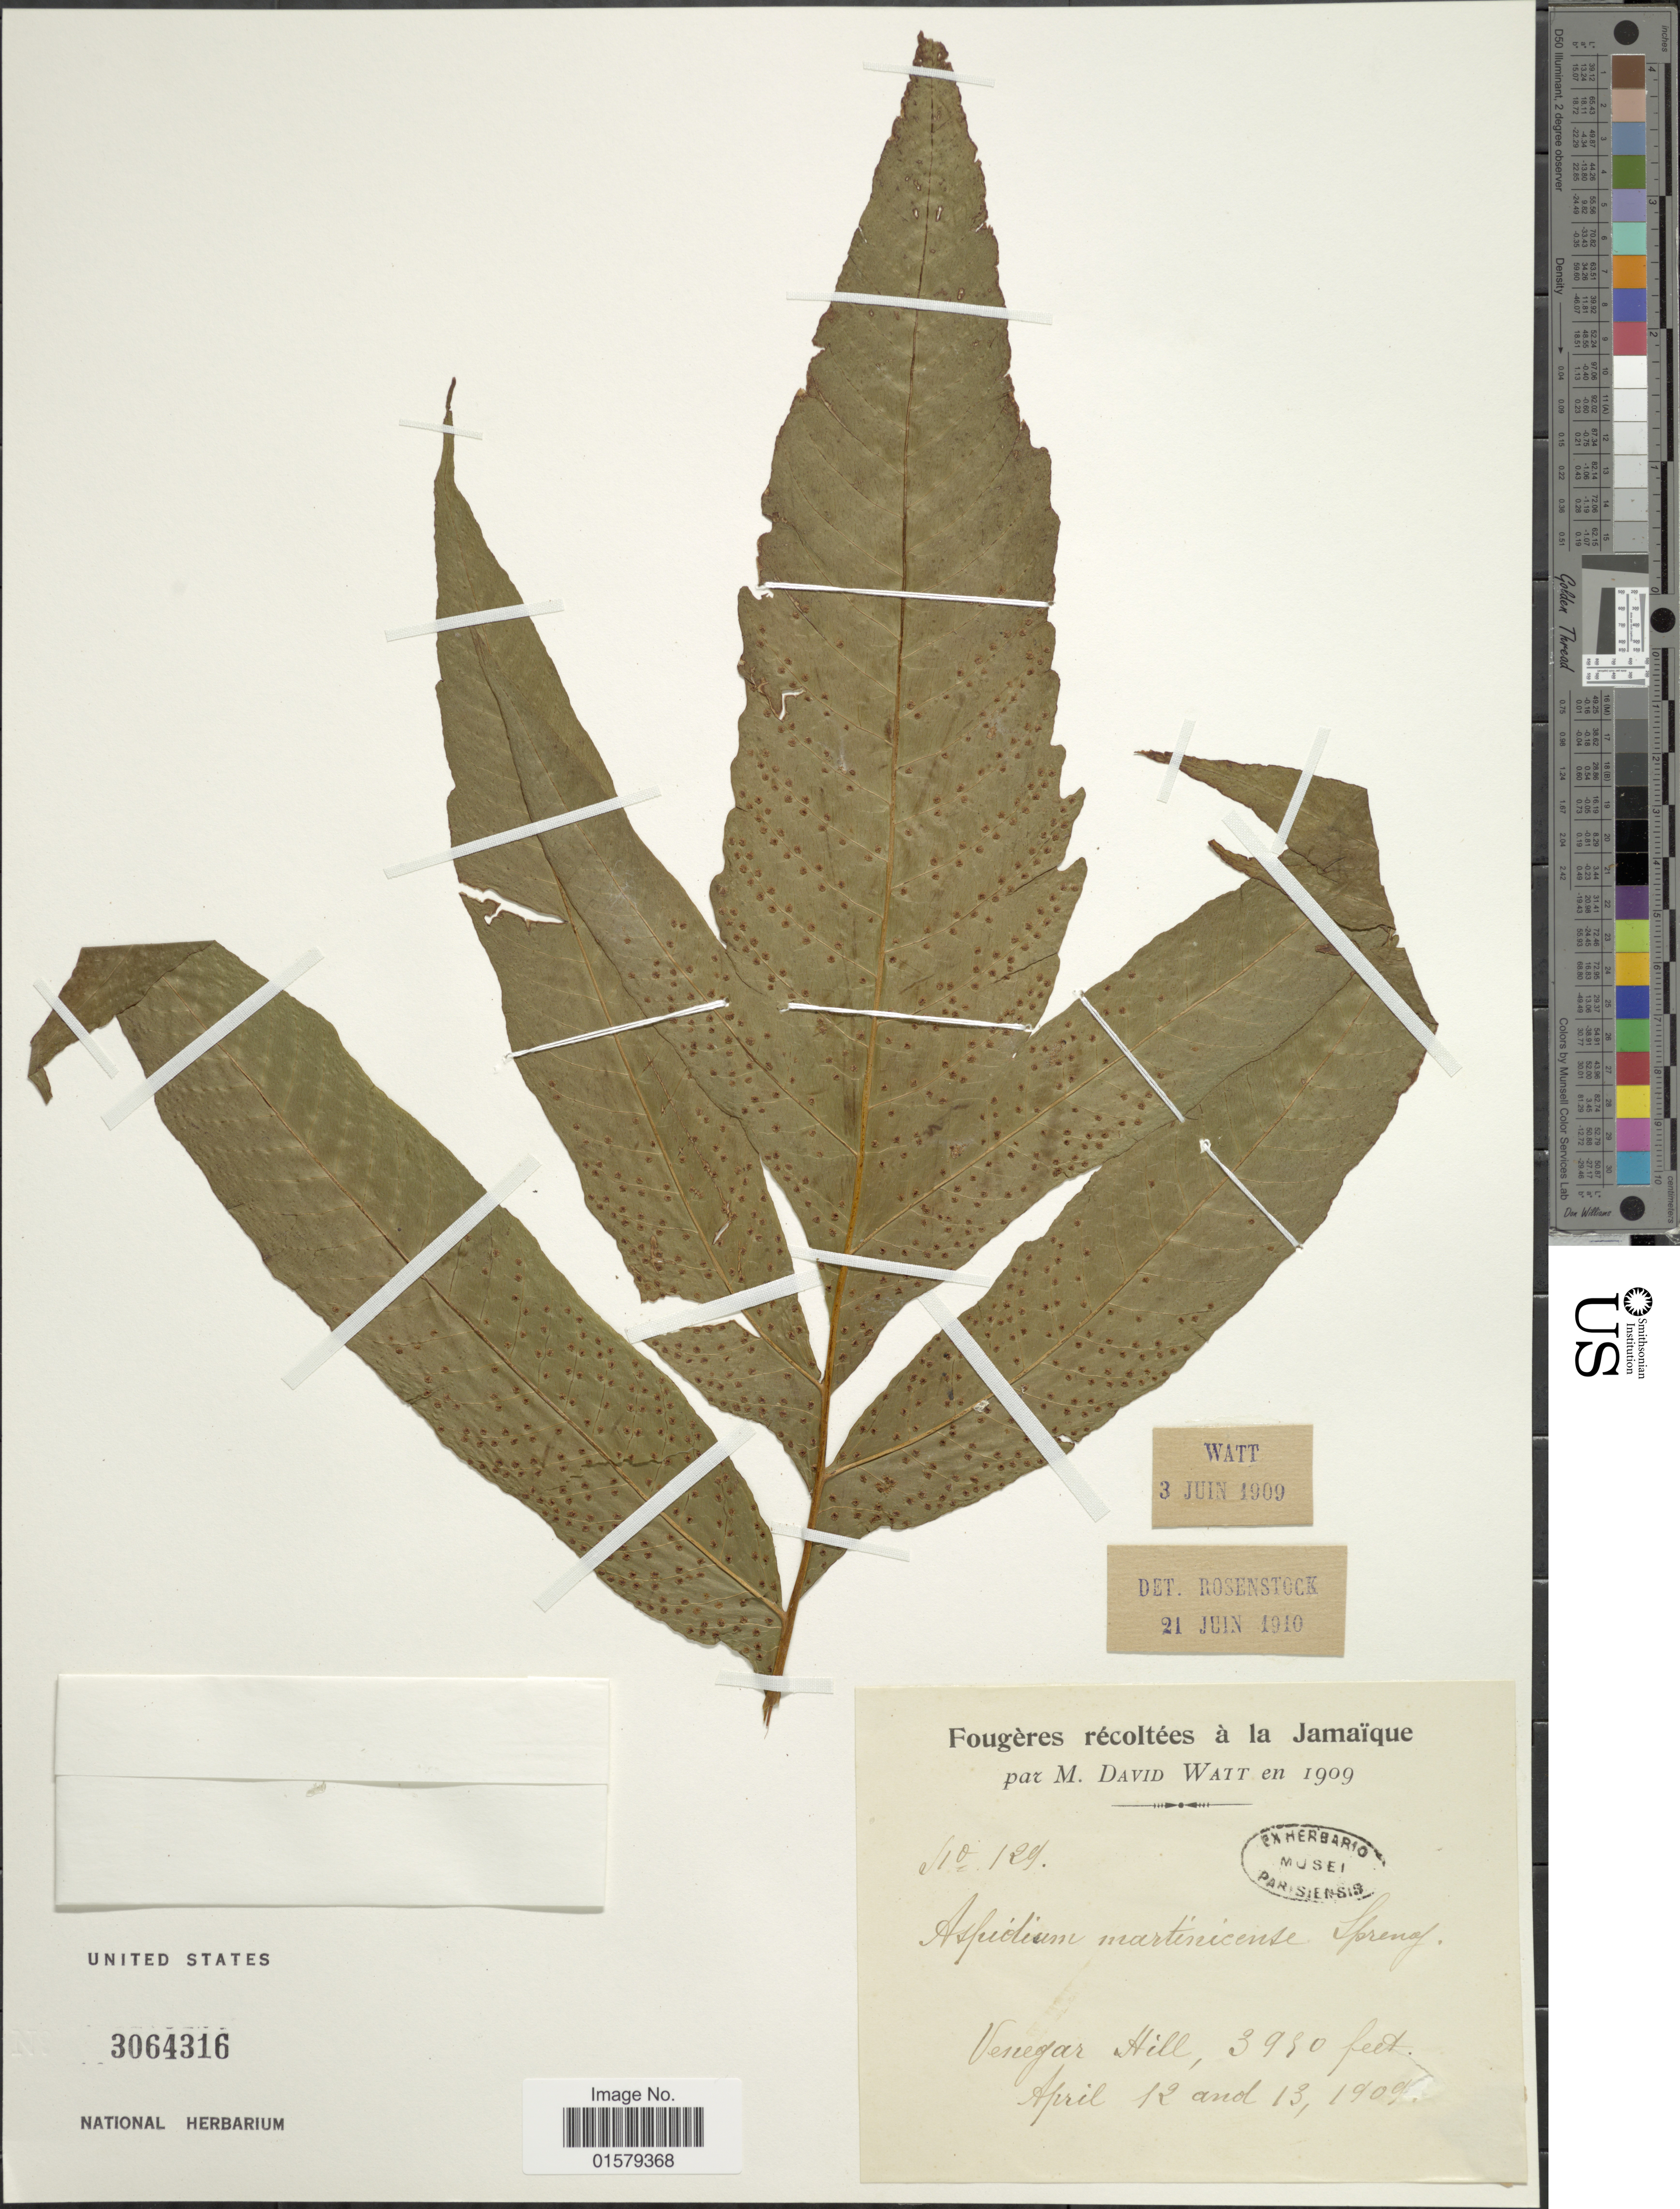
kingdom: Plantae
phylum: Tracheophyta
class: Polypodiopsida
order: Polypodiales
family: Tectariaceae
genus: Tectaria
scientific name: Tectaria incisa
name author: Cav.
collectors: D. A. P. Watt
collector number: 129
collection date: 1909-04-12/1909-04-13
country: Jamaica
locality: Venegar Hill.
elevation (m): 1213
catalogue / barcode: US 3064316